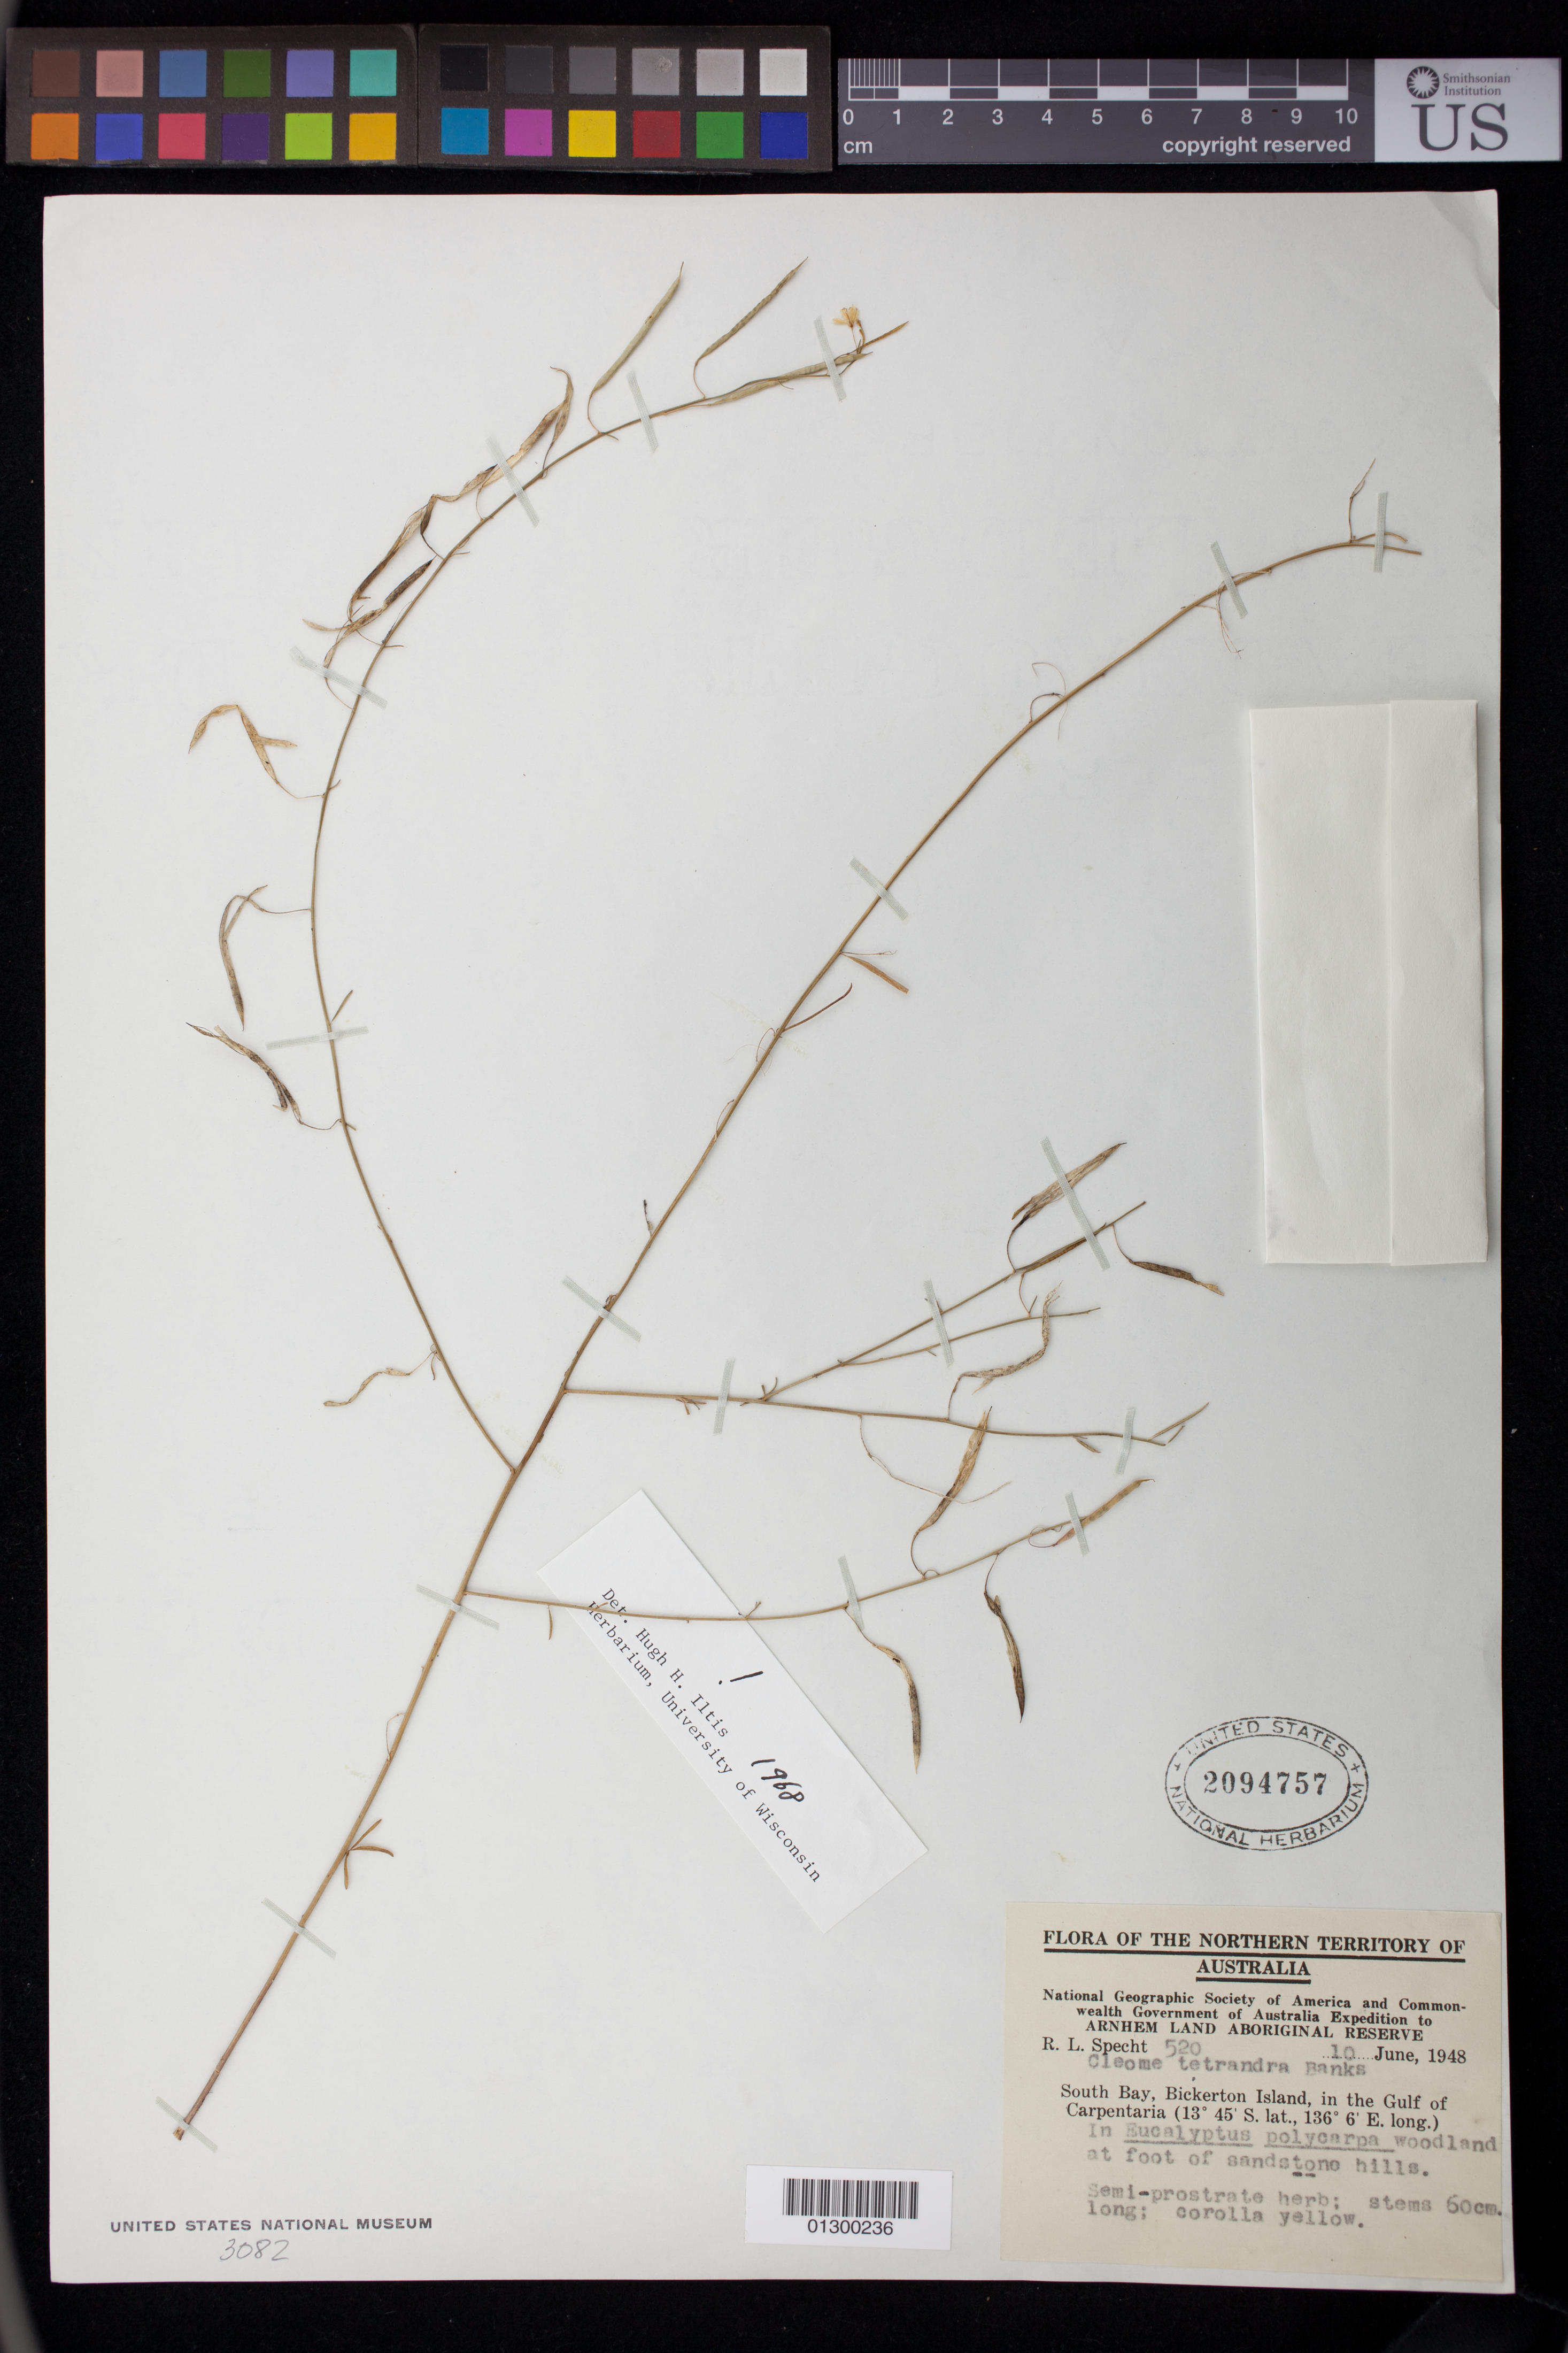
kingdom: Plantae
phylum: Tracheophyta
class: Magnoliopsida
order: Brassicales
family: Cleomaceae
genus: Arivela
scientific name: Arivela tetrandra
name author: (Banks ex DC.) R.L. Barrett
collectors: R. L. Specht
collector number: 520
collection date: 1948-06-10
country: Australia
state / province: Northern Territory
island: Bickerton Island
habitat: In Eucalyptus polycarpa woodland at foot of sandstone hills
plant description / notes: Semi-prostrate herb; stems 60 cm. long; corolla yellow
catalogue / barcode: US 2094757